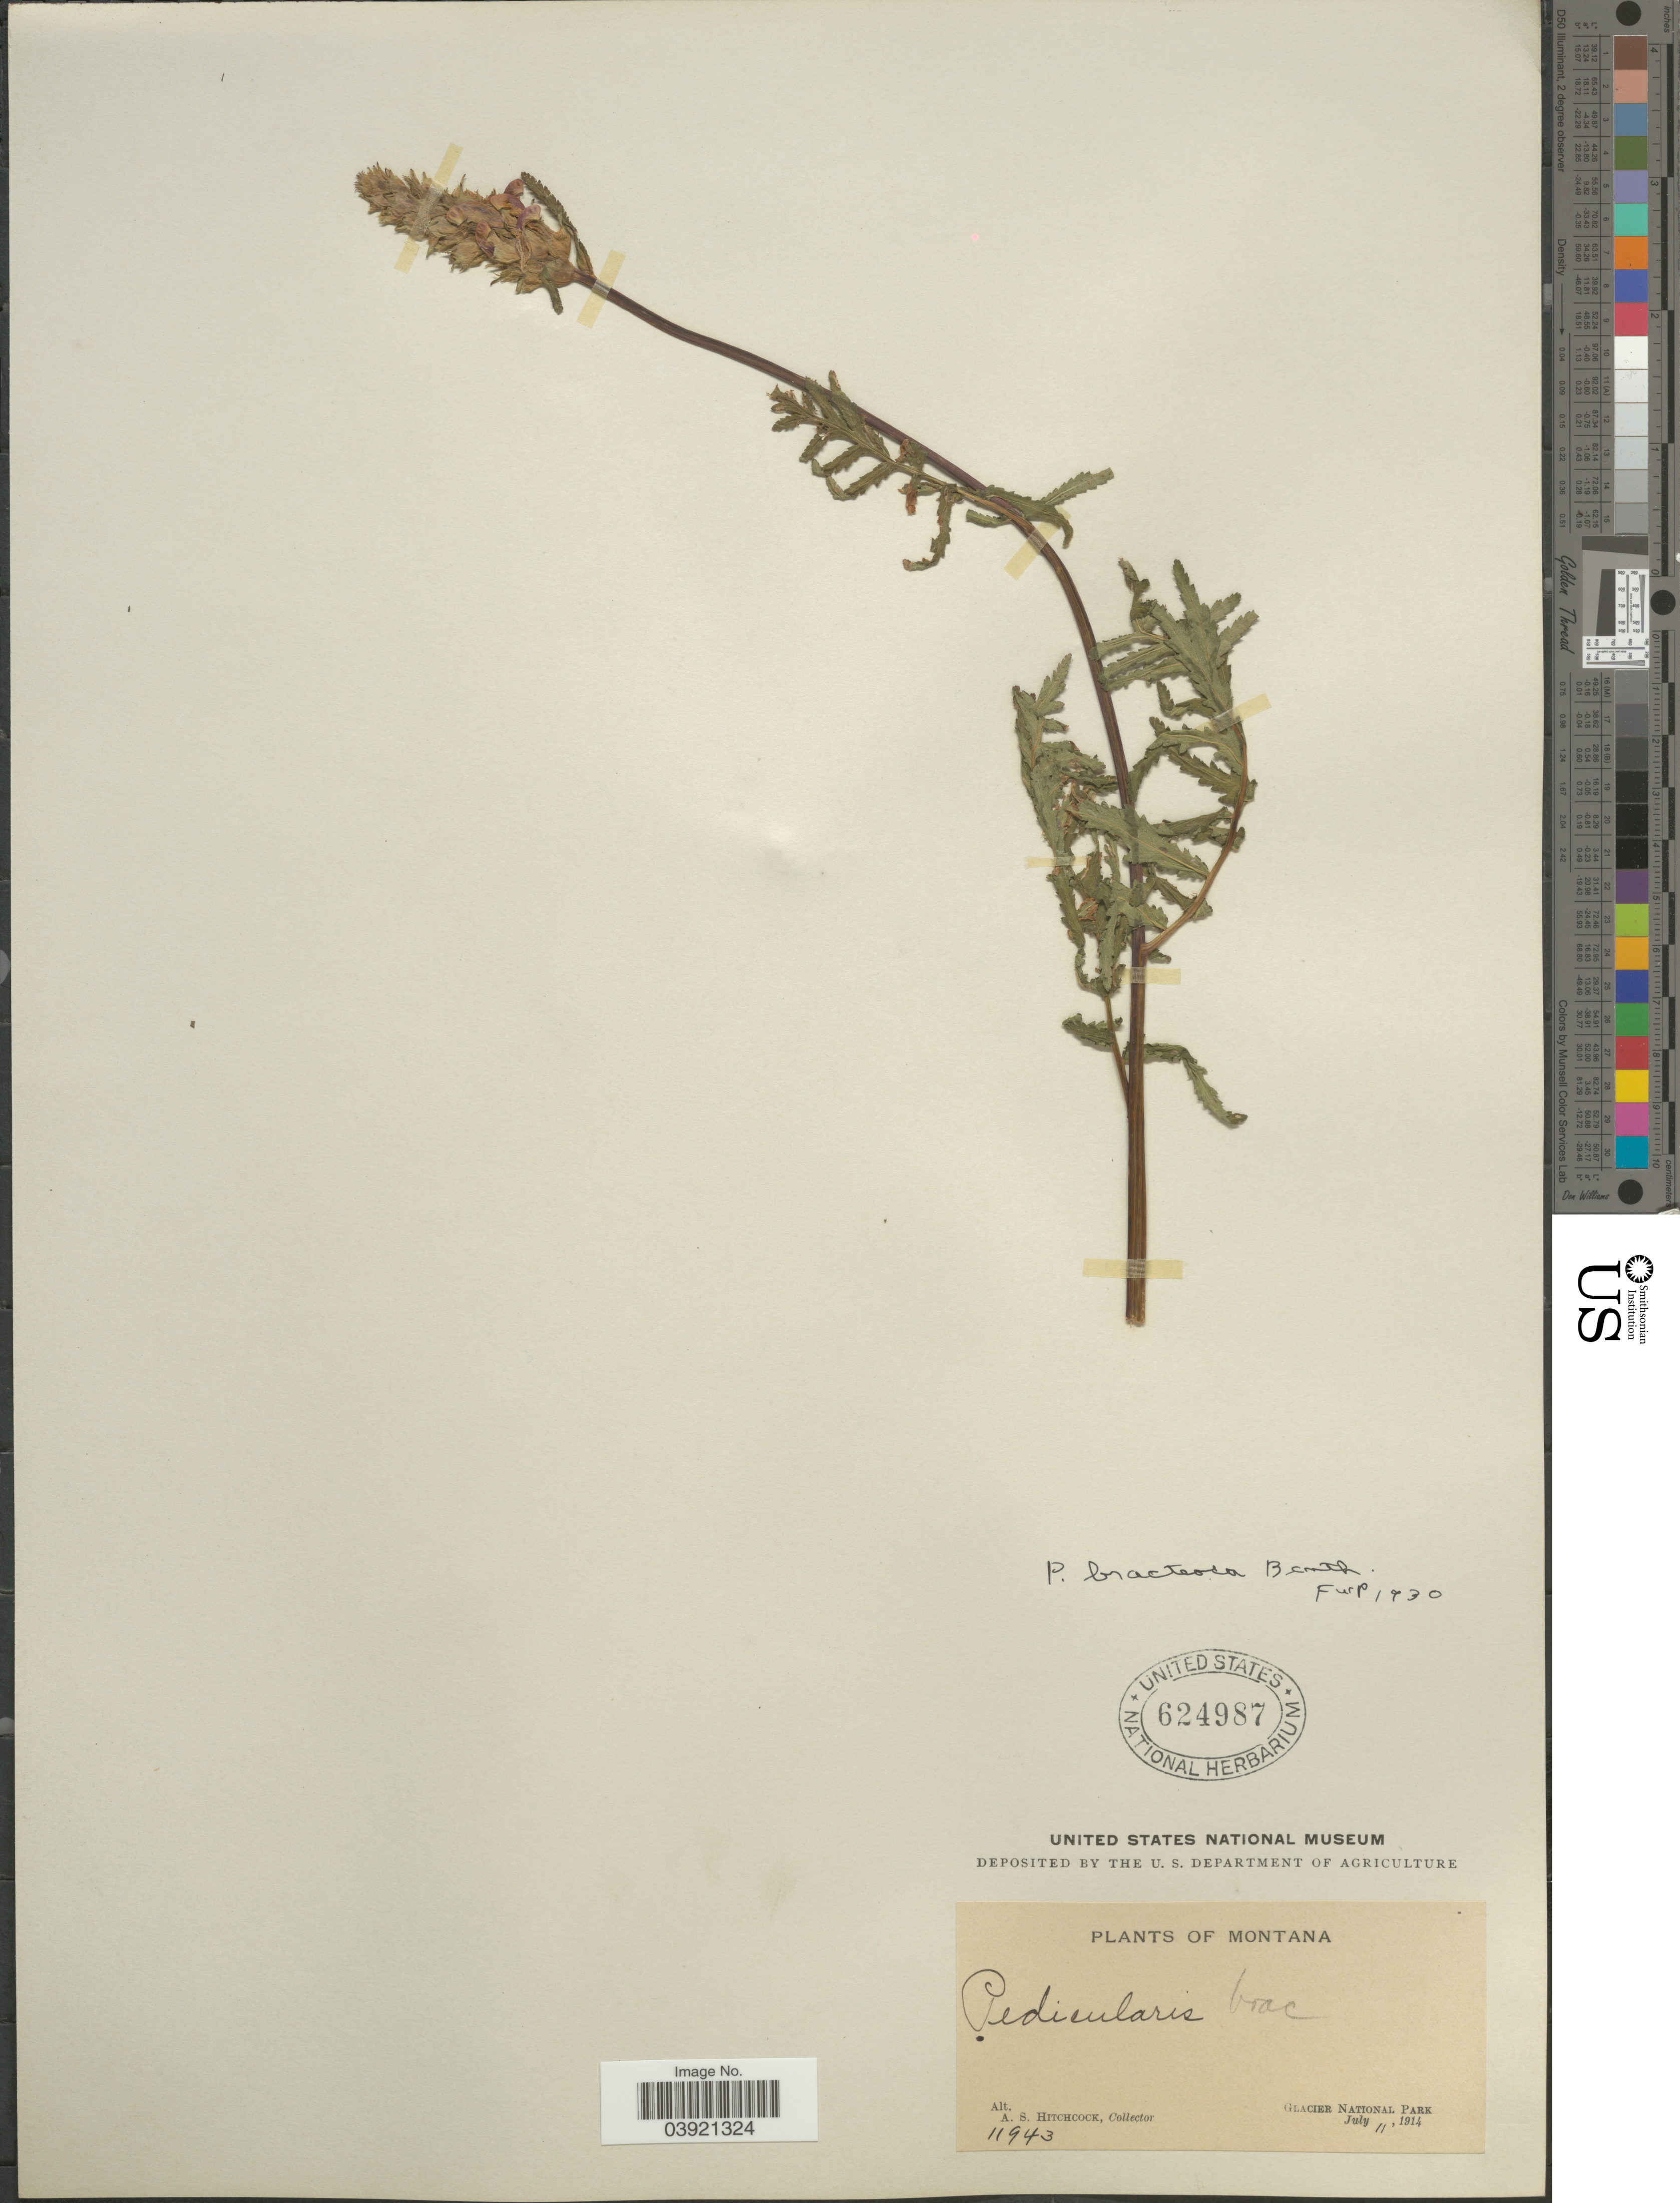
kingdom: Plantae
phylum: Tracheophyta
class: Magnoliopsida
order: Lamiales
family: Orobanchaceae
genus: Pedicularis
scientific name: Pedicularis bracteosa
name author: Benth.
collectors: A. S. Hitchcock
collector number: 11943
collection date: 1914-07-11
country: United States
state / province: Montana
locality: Glacier National Park.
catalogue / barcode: US 624987